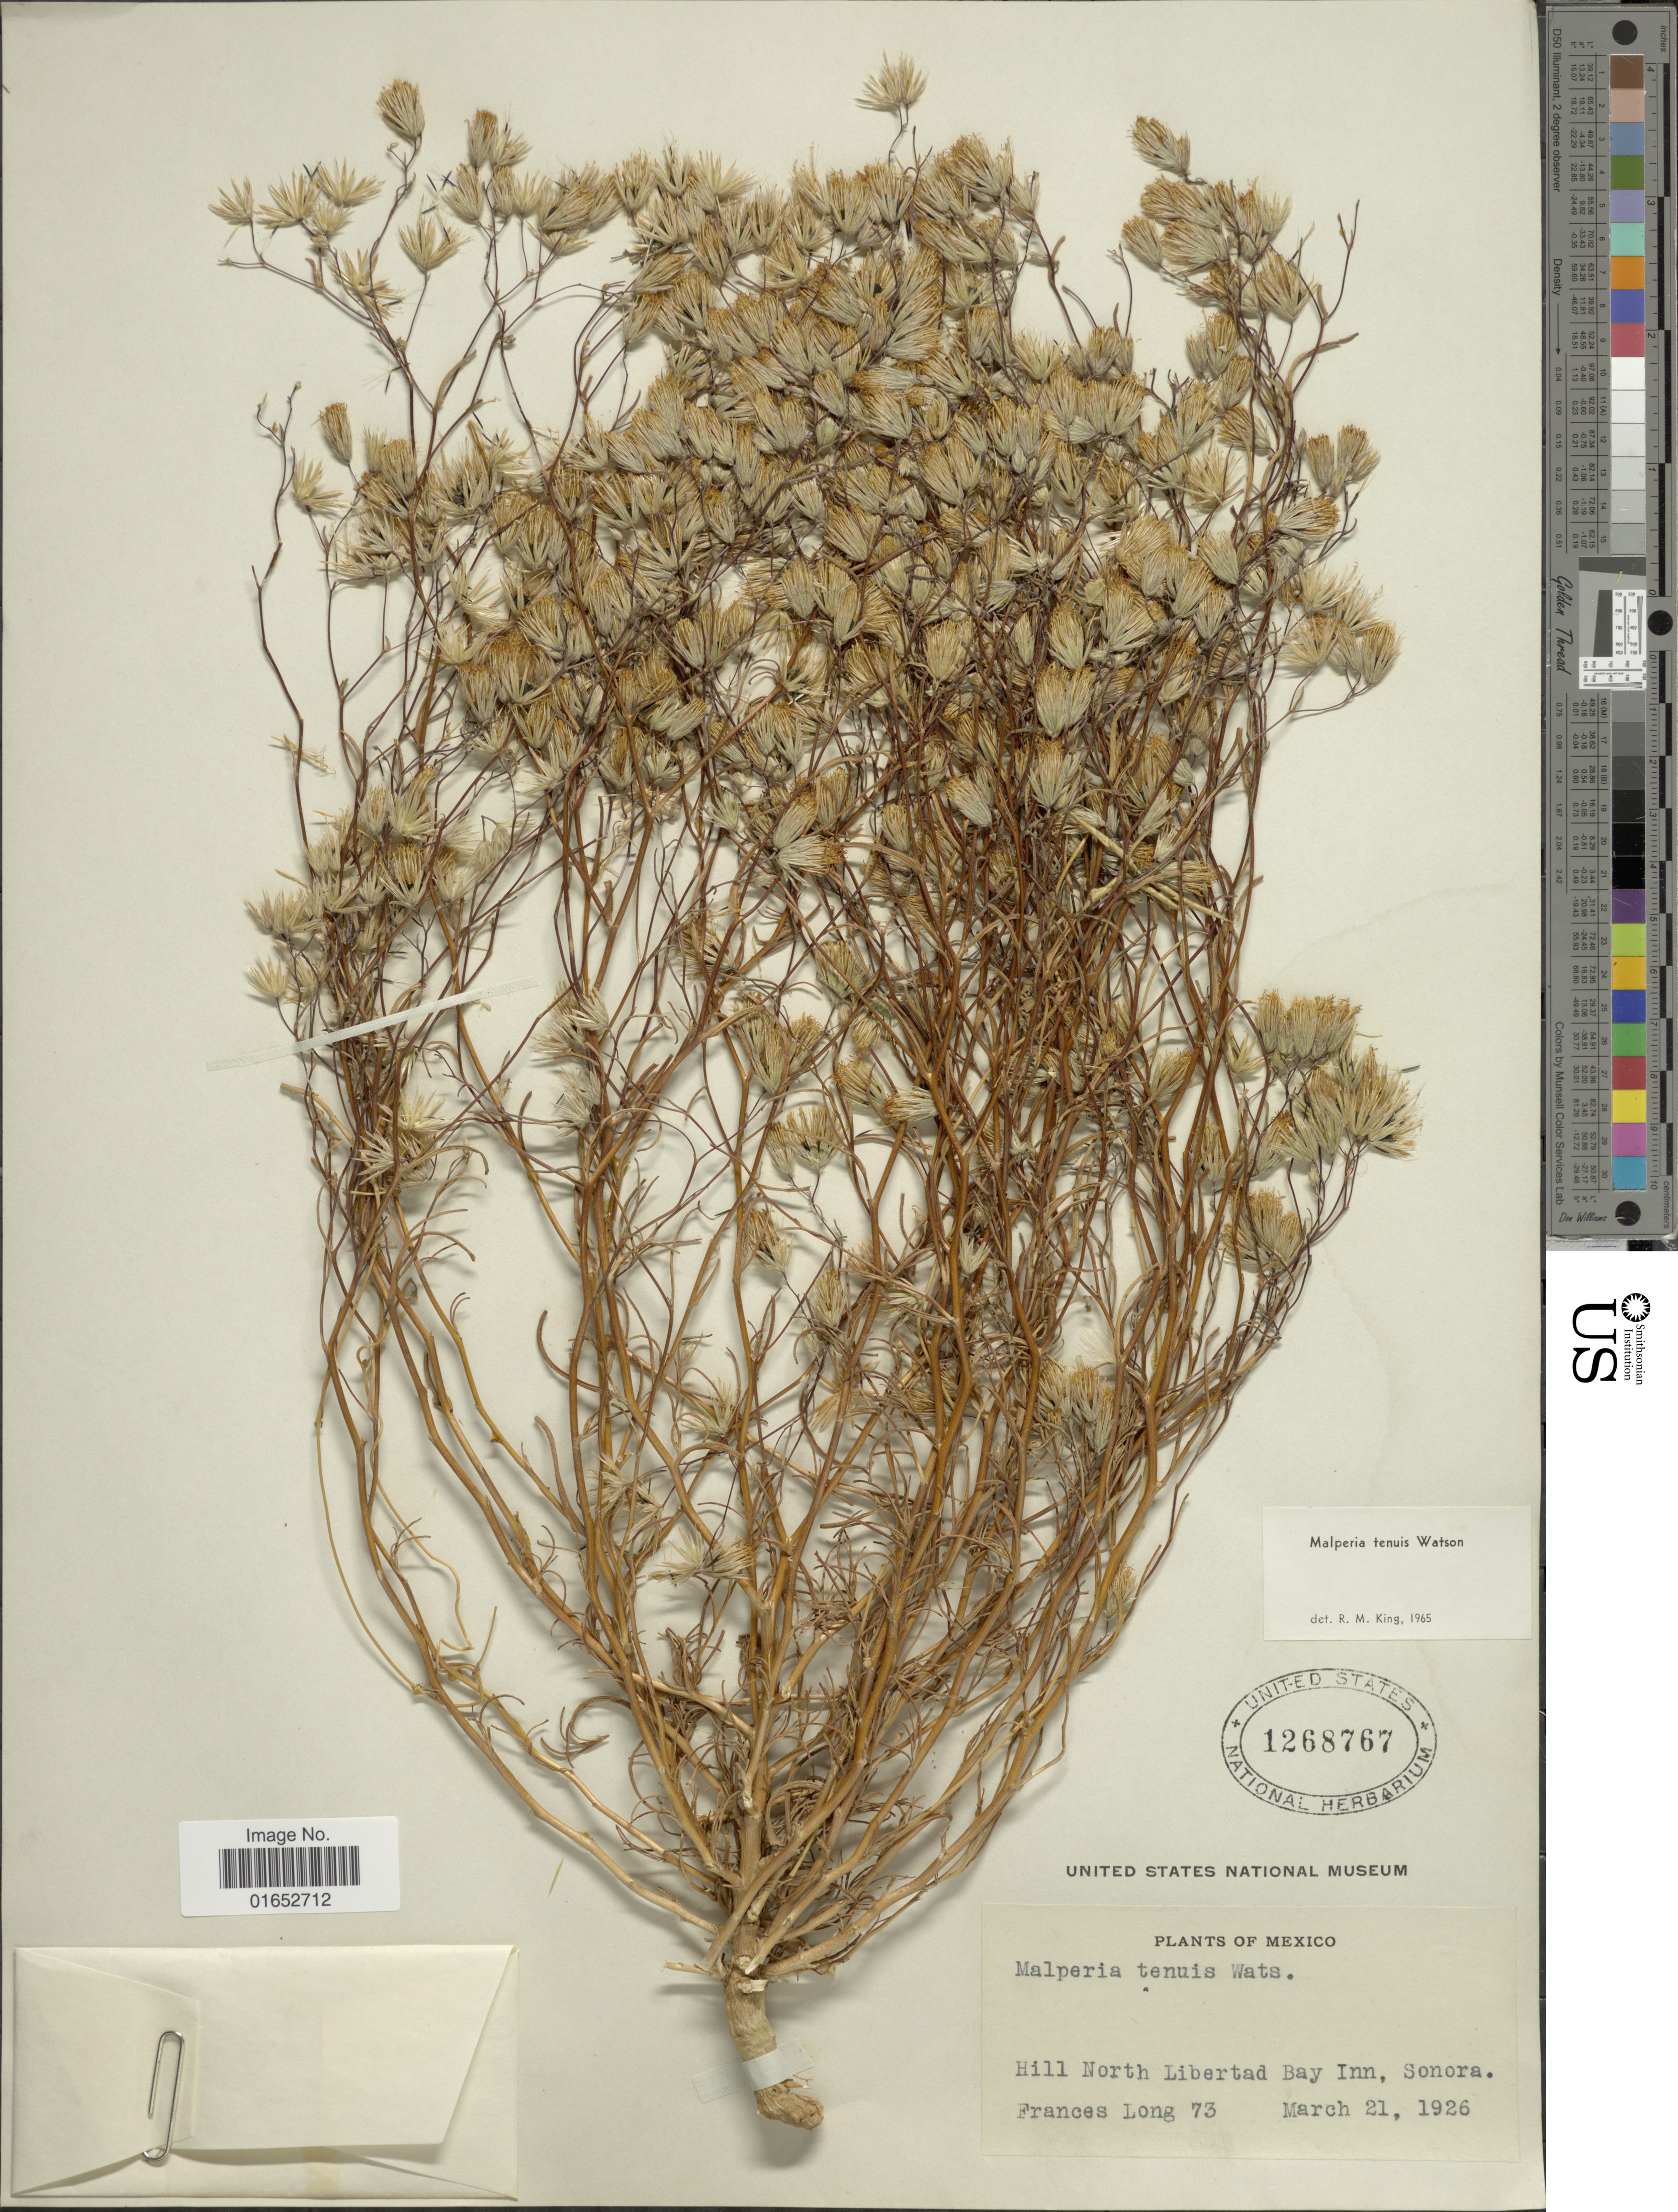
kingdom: Plantae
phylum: Tracheophyta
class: Magnoliopsida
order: Asterales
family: Asteraceae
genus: Malperia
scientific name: Malperia tenuis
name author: S. Watson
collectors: F. Long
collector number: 73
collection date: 1926-03-21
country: Mexico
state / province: Sonora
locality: Hill North Libertad Bay Inn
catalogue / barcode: US 1268767